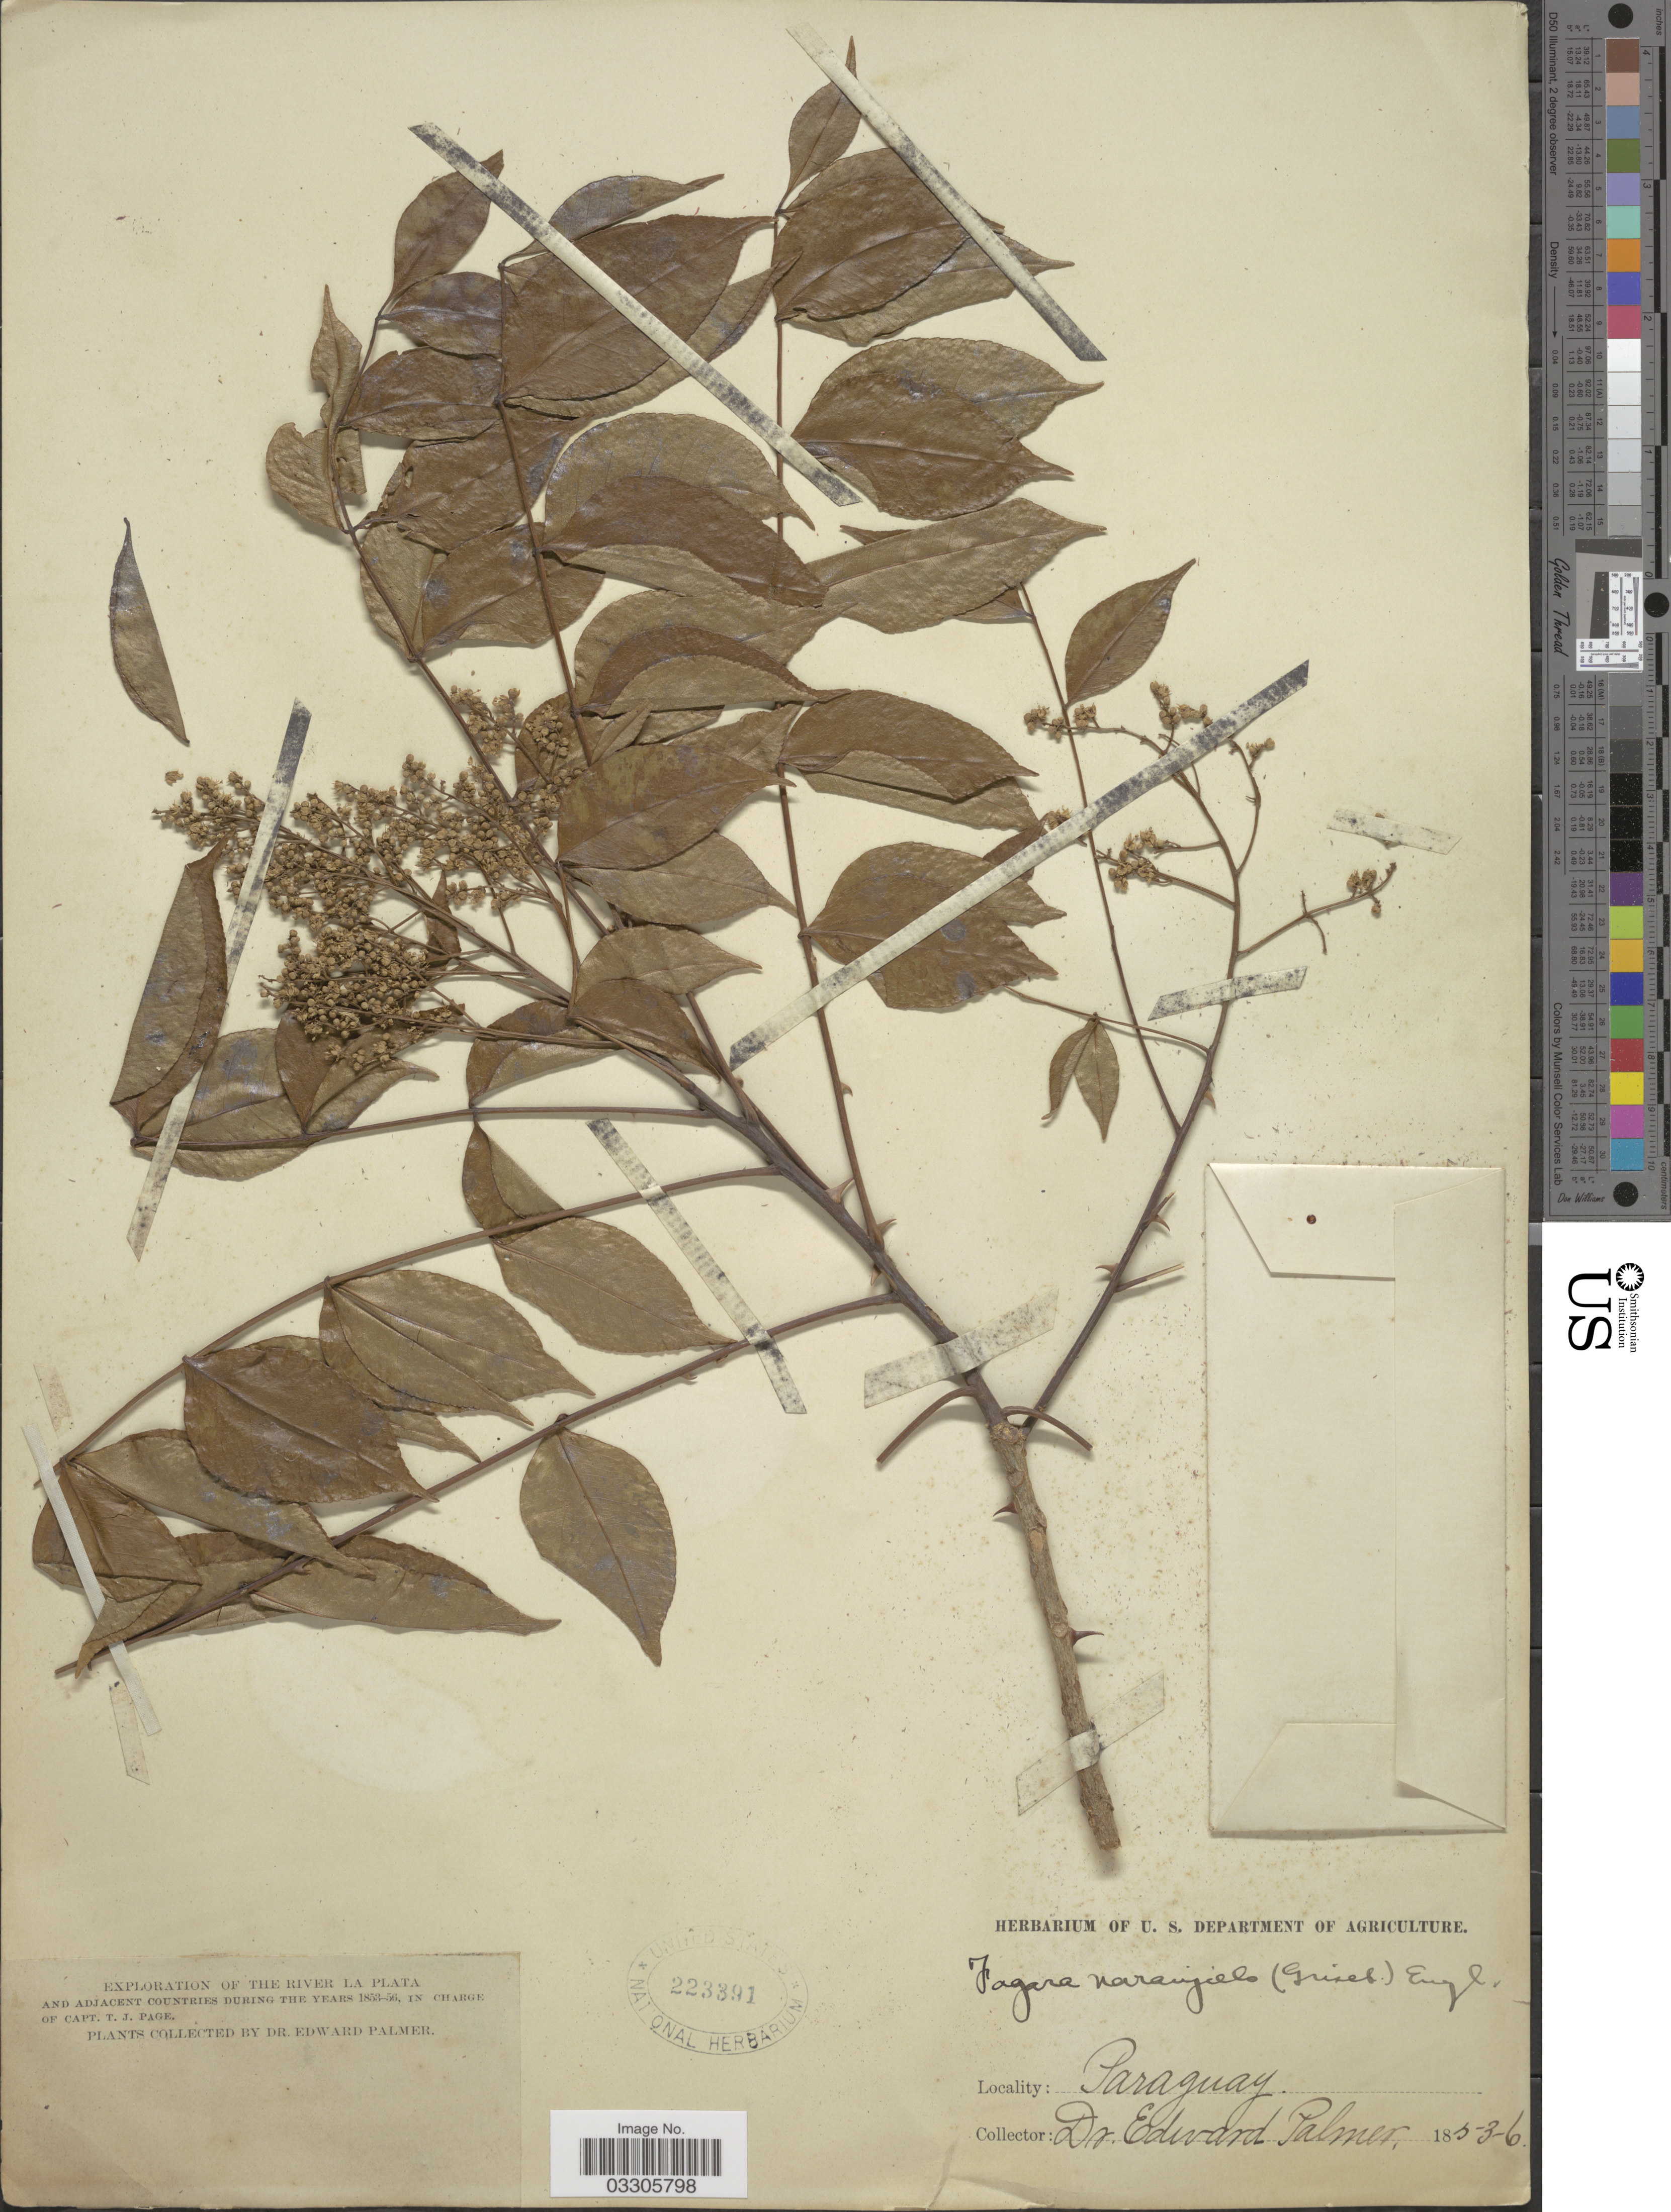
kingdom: Plantae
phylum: Tracheophyta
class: Magnoliopsida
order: Sapindales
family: Rutaceae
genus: Zanthoxylum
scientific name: Zanthoxylum naranjillo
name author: Griseb.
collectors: E. Palmer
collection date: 1853/1856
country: Paraguay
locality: The River La Plata and adjacent countries.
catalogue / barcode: US 223391